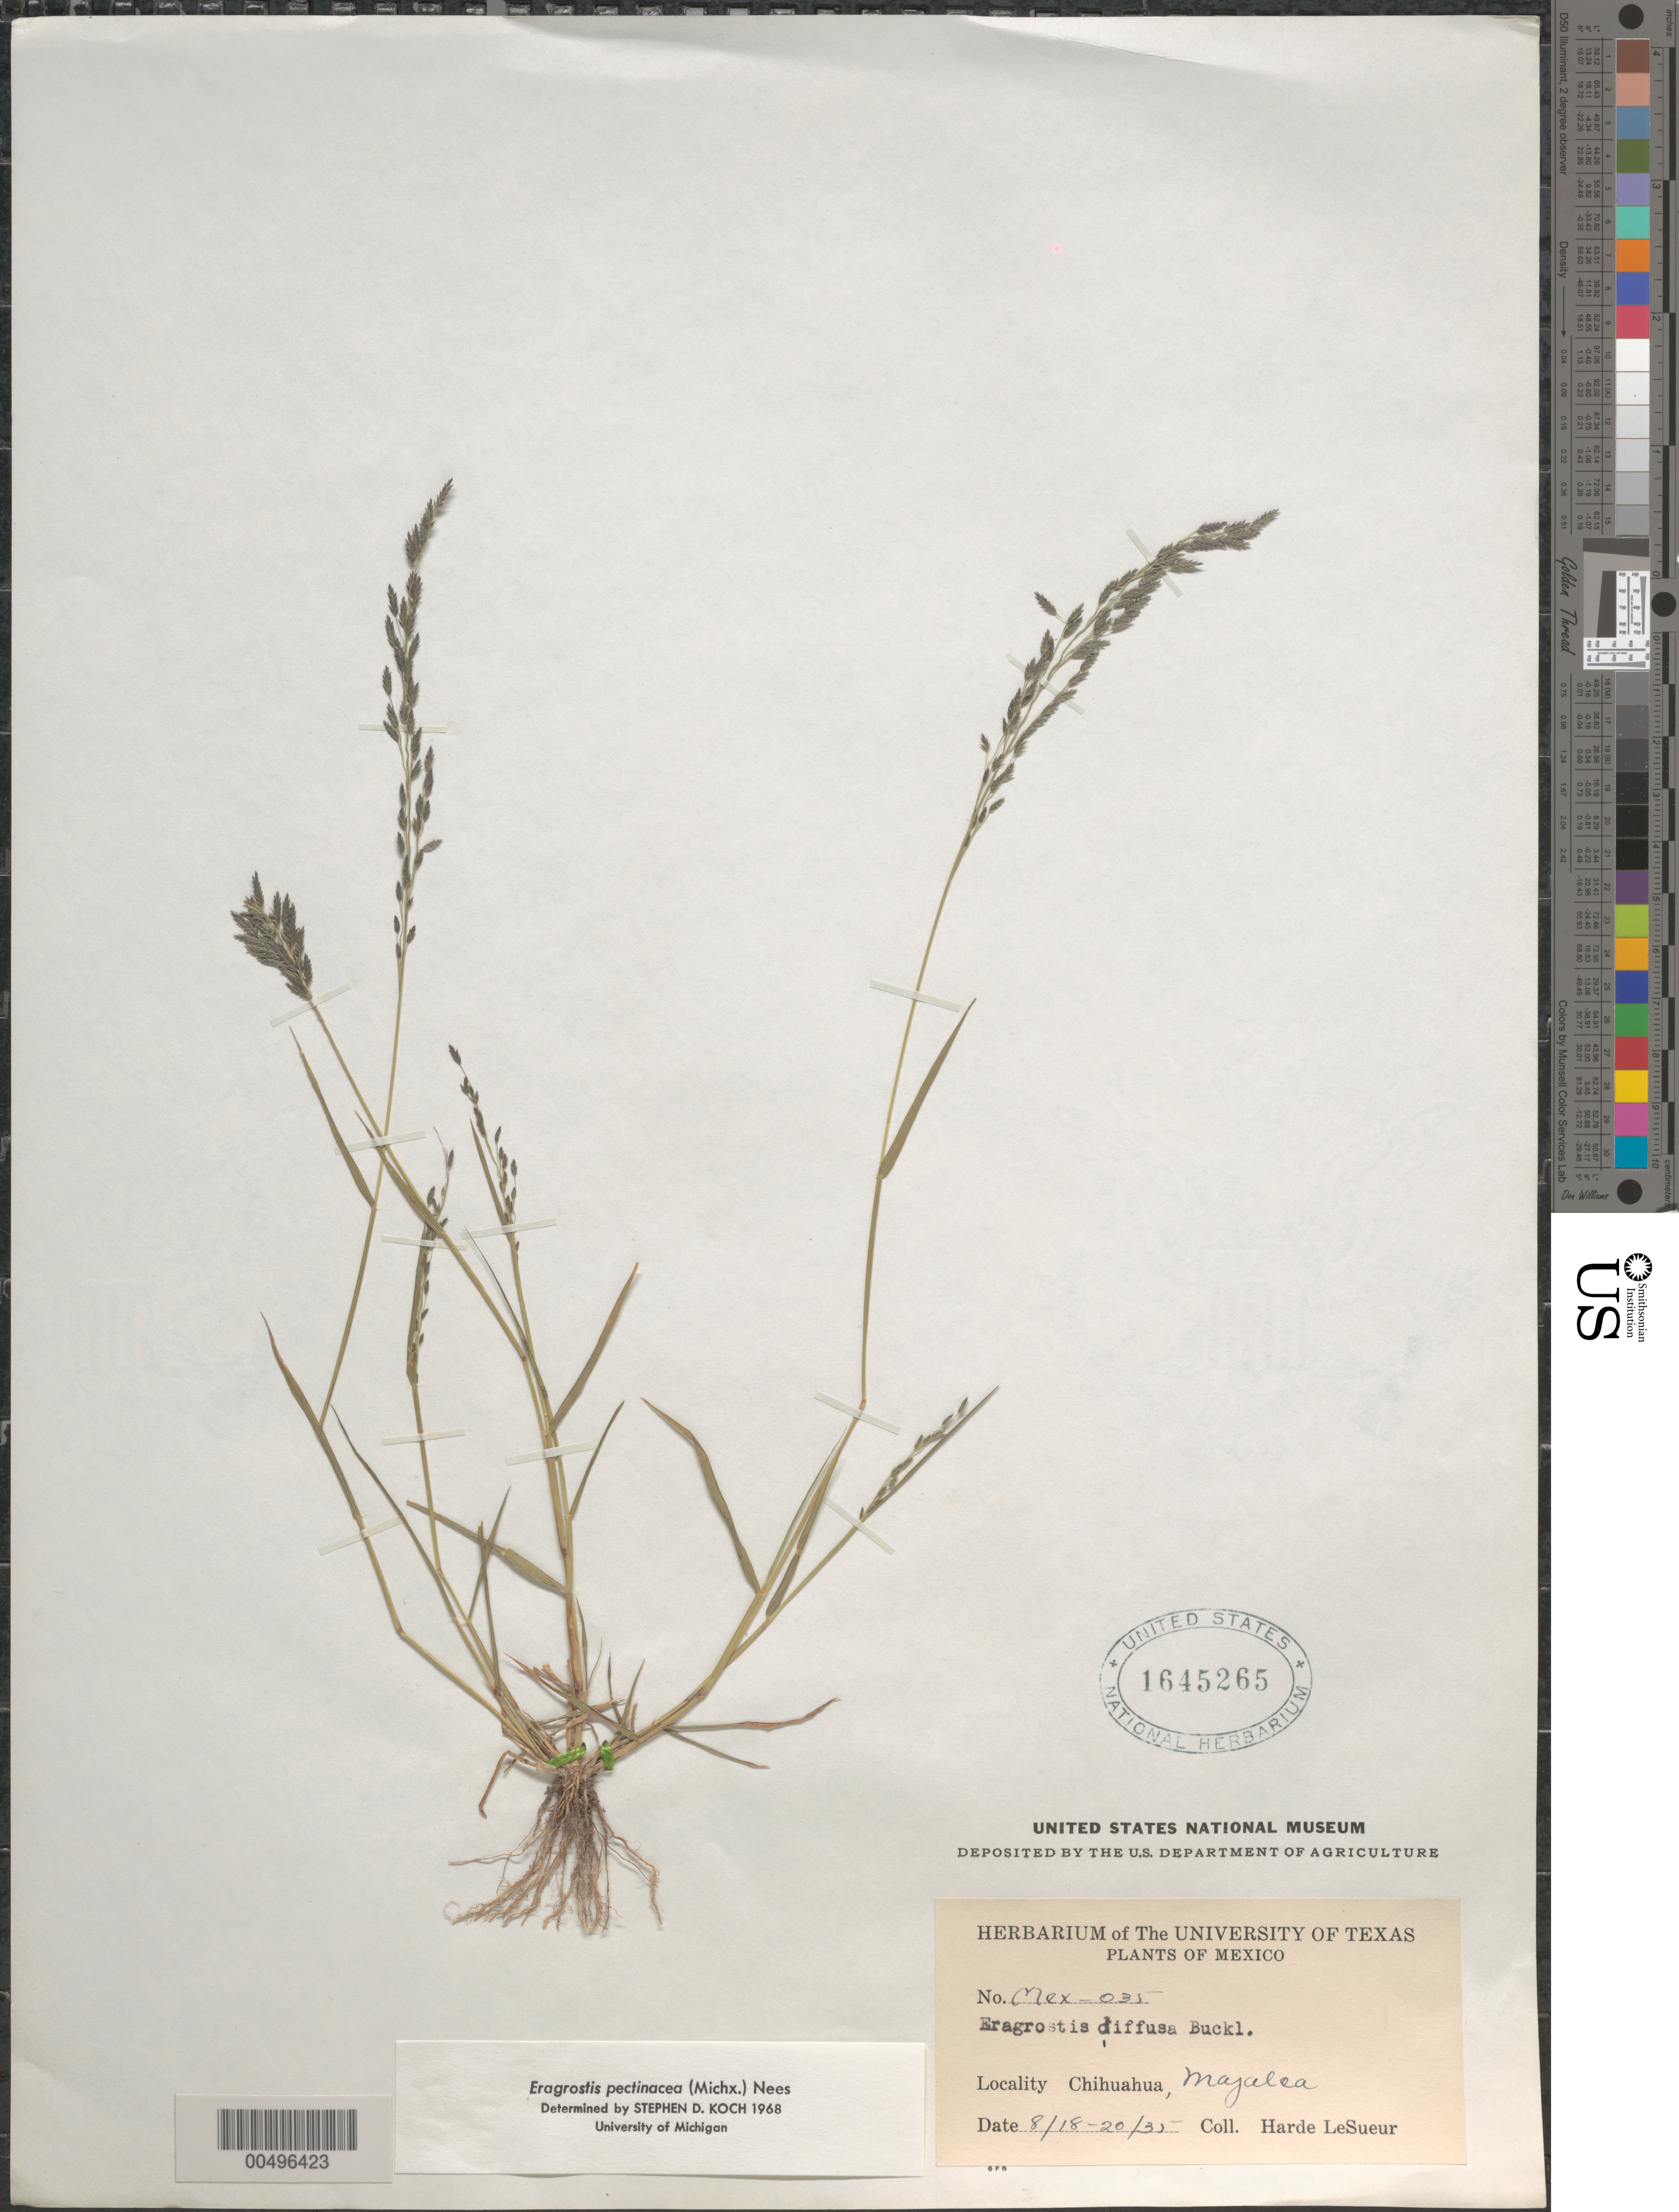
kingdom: Plantae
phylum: Tracheophyta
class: Liliopsida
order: Poales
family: Poaceae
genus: Eragrostis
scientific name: Eragrostis pectinacea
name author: (Michx.) Nees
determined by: Koch, S. D.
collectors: D. H. LeSueur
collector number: Mex-035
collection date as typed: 18 Aug 1935 to 20 Aug 1935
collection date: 1935-08-18/1935-08-20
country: Mexico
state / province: Chihuahua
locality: Majalca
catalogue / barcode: US 1645265